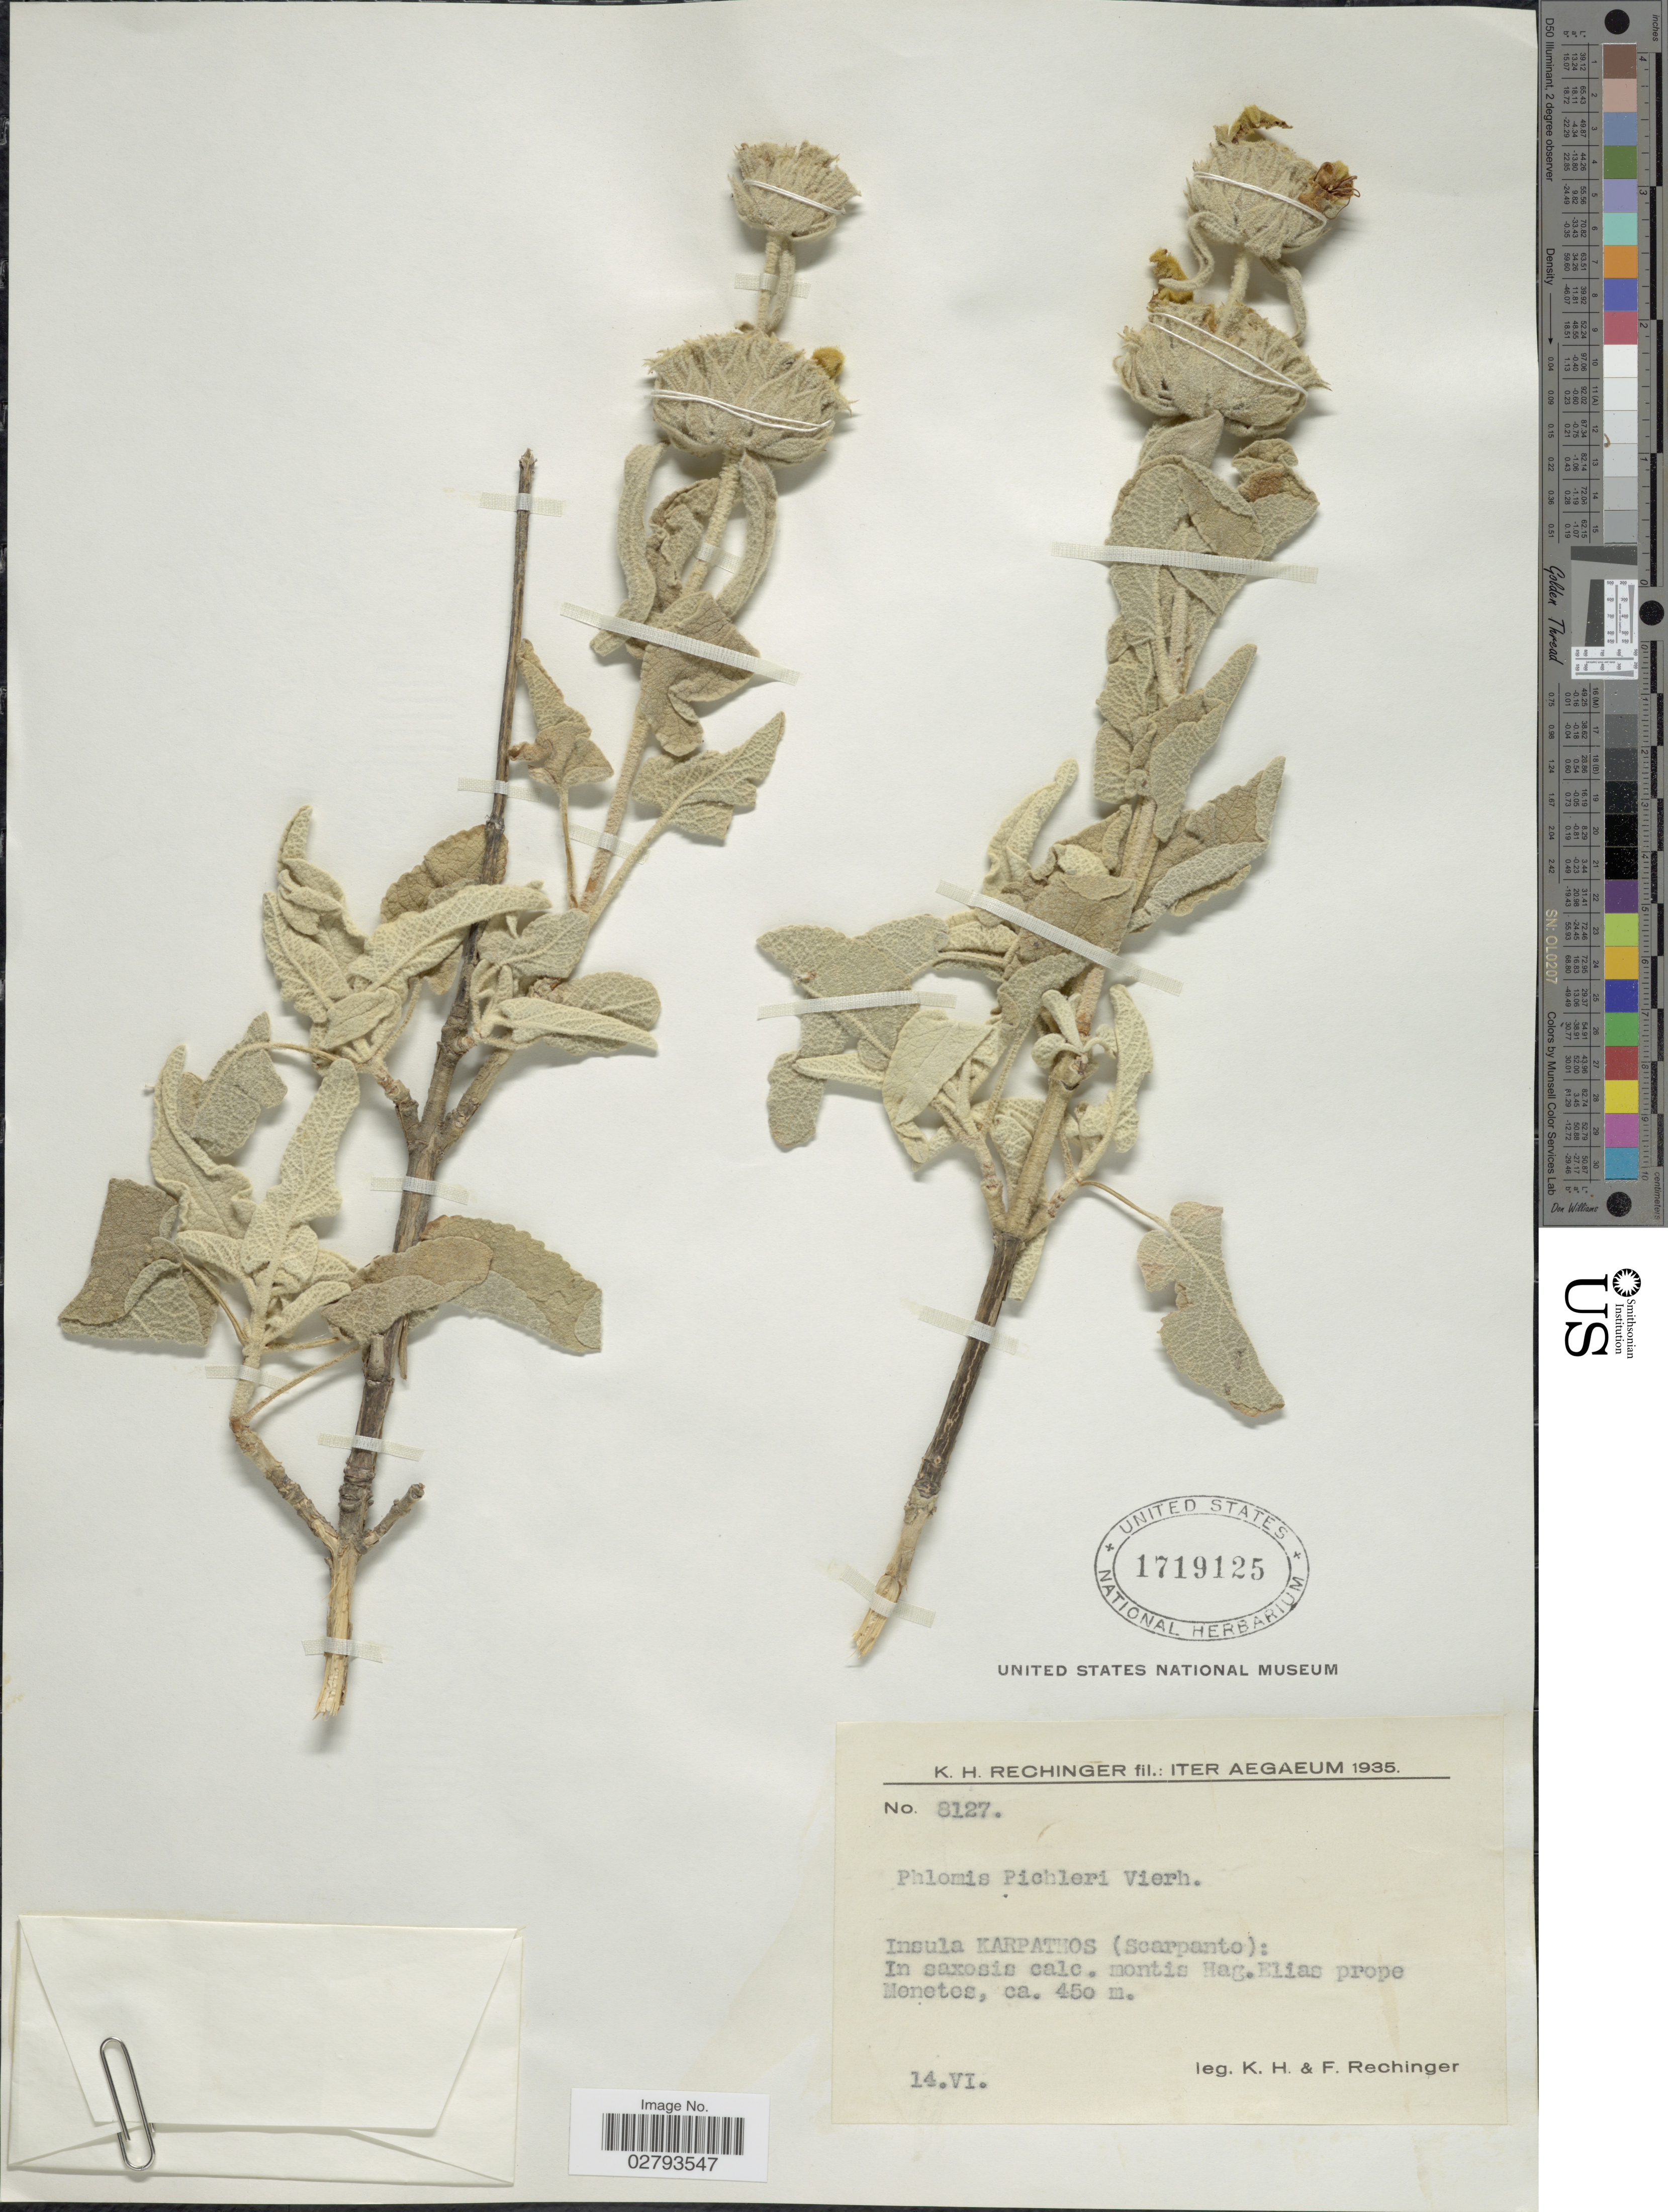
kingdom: Plantae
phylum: Tracheophyta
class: Magnoliopsida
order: Lamiales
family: Lamiaceae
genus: Phlomis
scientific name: Phlomis fruticosa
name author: L.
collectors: K. H. Rechinger & F. Rechinger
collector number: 8127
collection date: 1935-06-14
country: Greece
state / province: South Aegean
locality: Aegaeum. Insula Karpatos (Scarpanto): In saxosis calc. montis Hag. Elias prope Menetes.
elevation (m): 450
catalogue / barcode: US 1719125